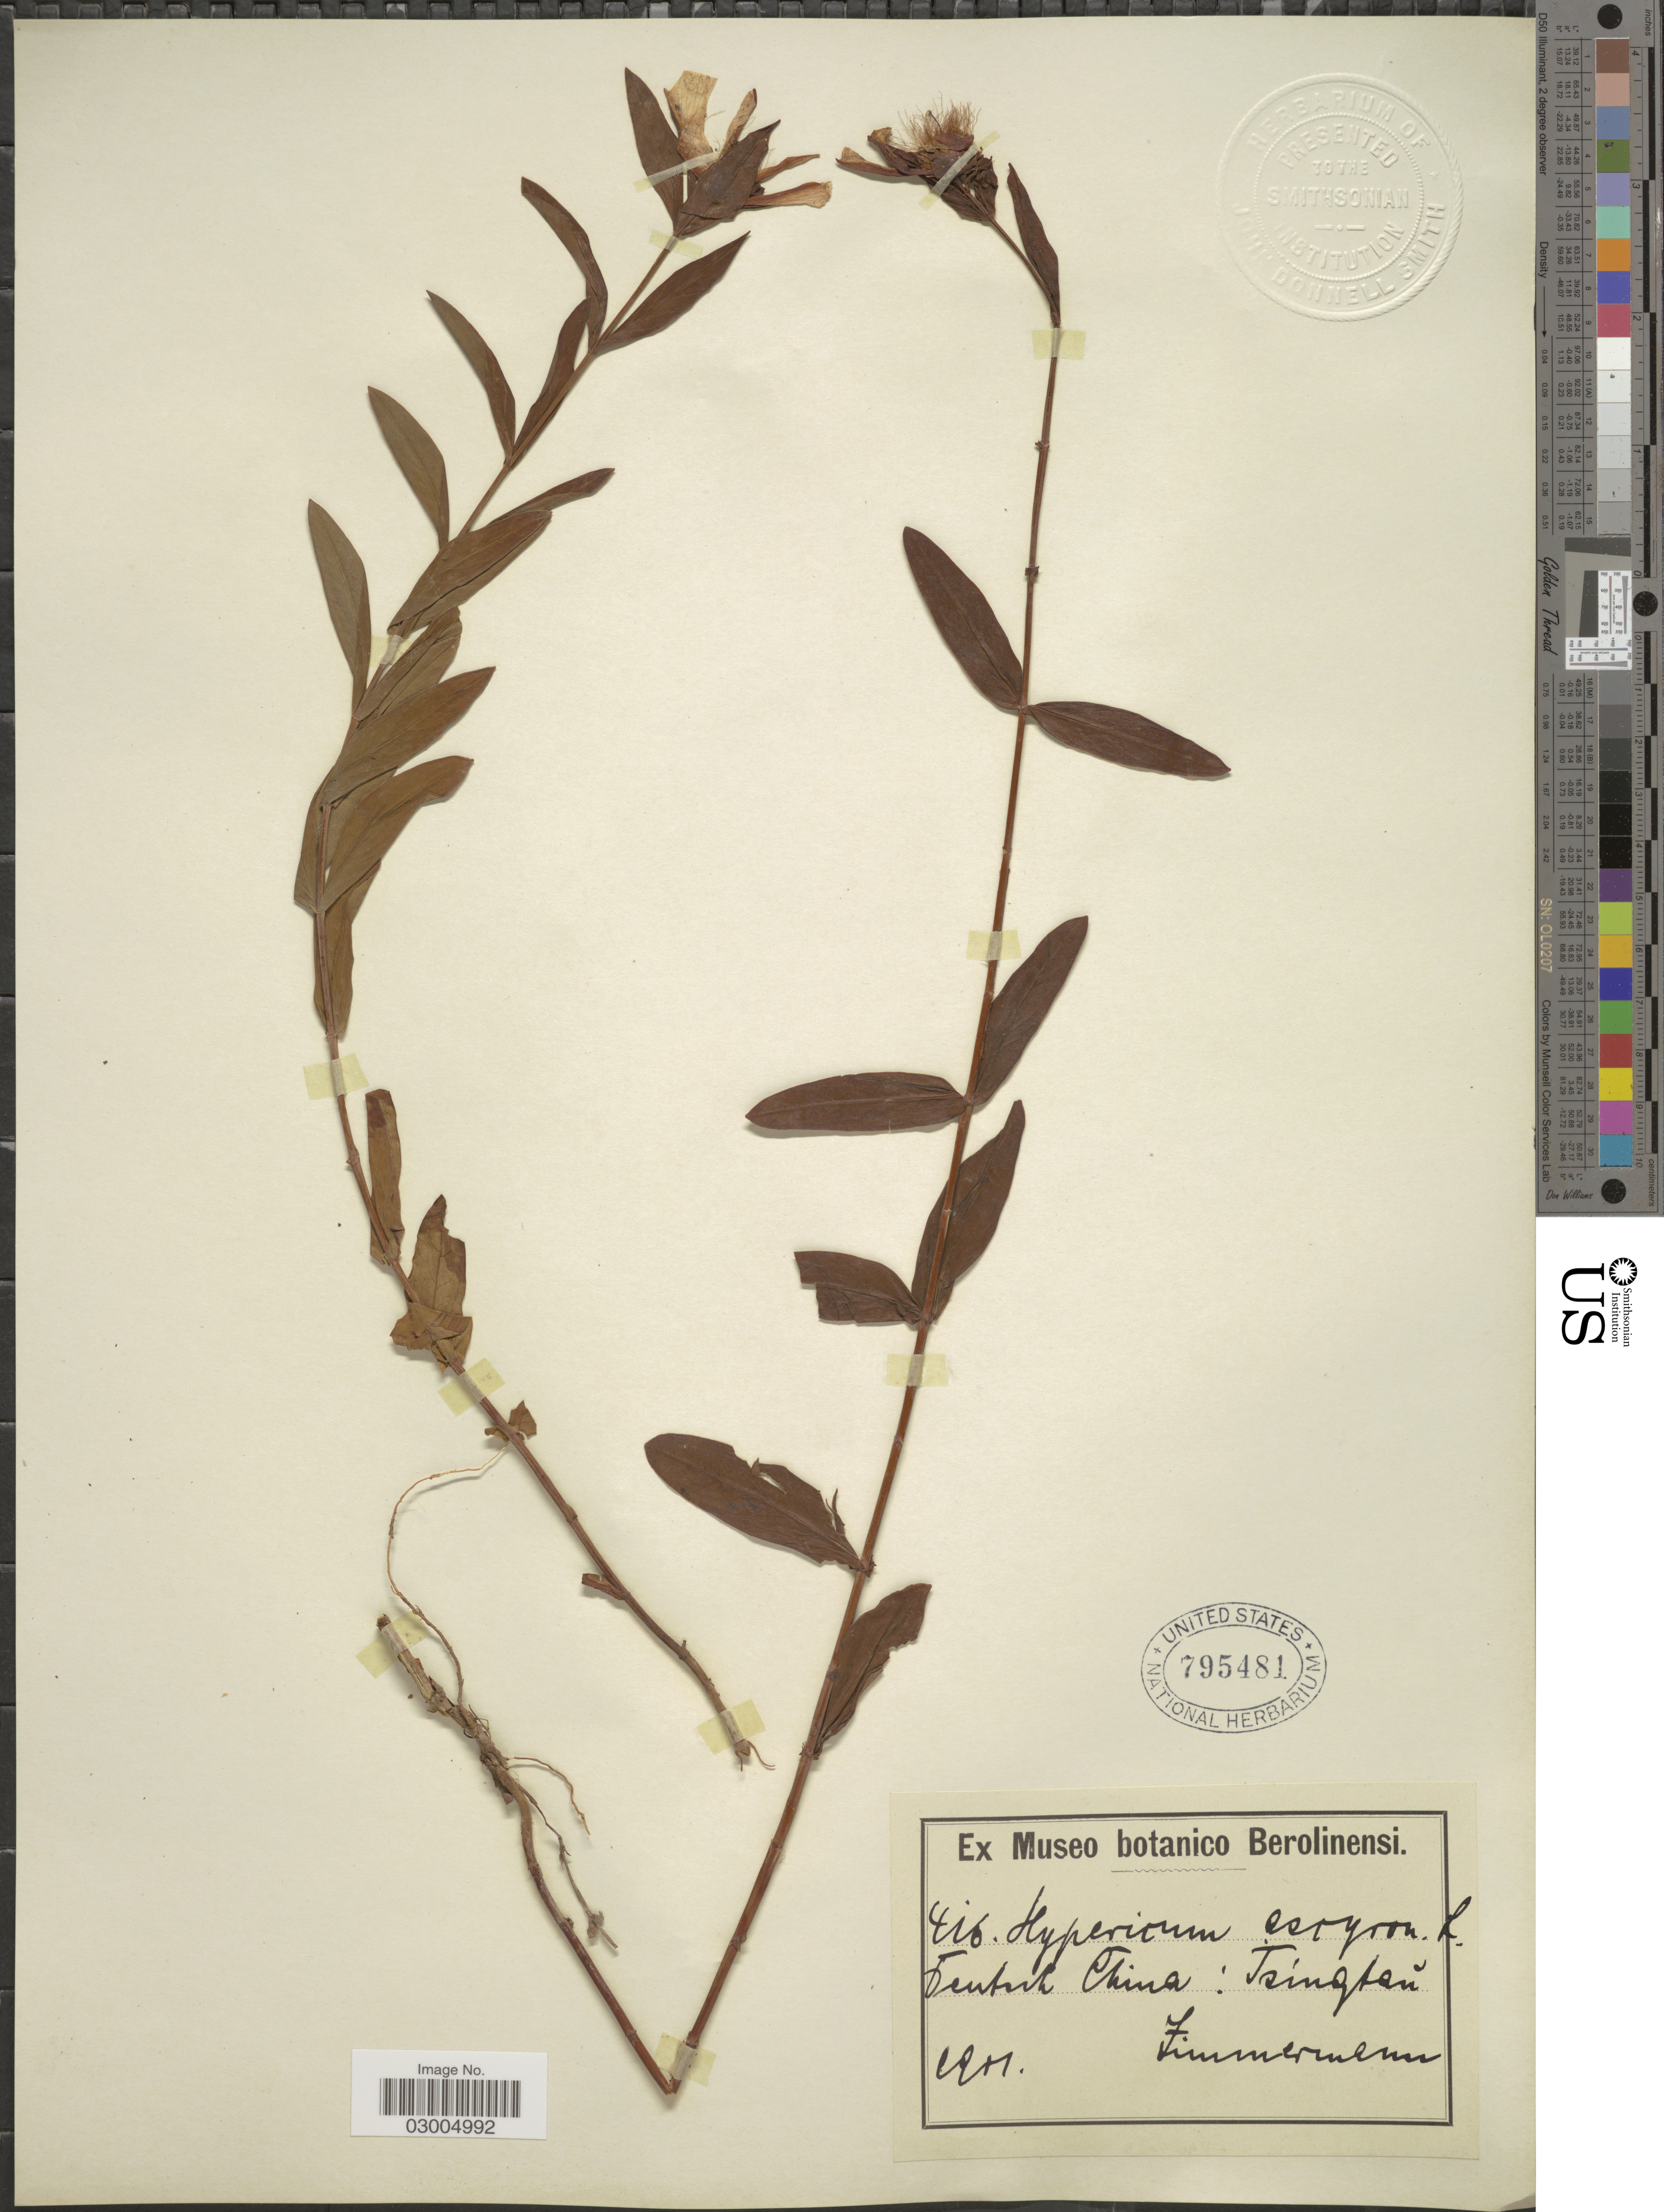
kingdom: Plantae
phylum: Tracheophyta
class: Magnoliopsida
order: Malpighiales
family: Hypericaceae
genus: Hypericum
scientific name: Hypericum ascyron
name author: L.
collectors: -. Zimmermann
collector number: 416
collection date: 1901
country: China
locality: Deutsch China; Tsingtau.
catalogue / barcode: US 795481